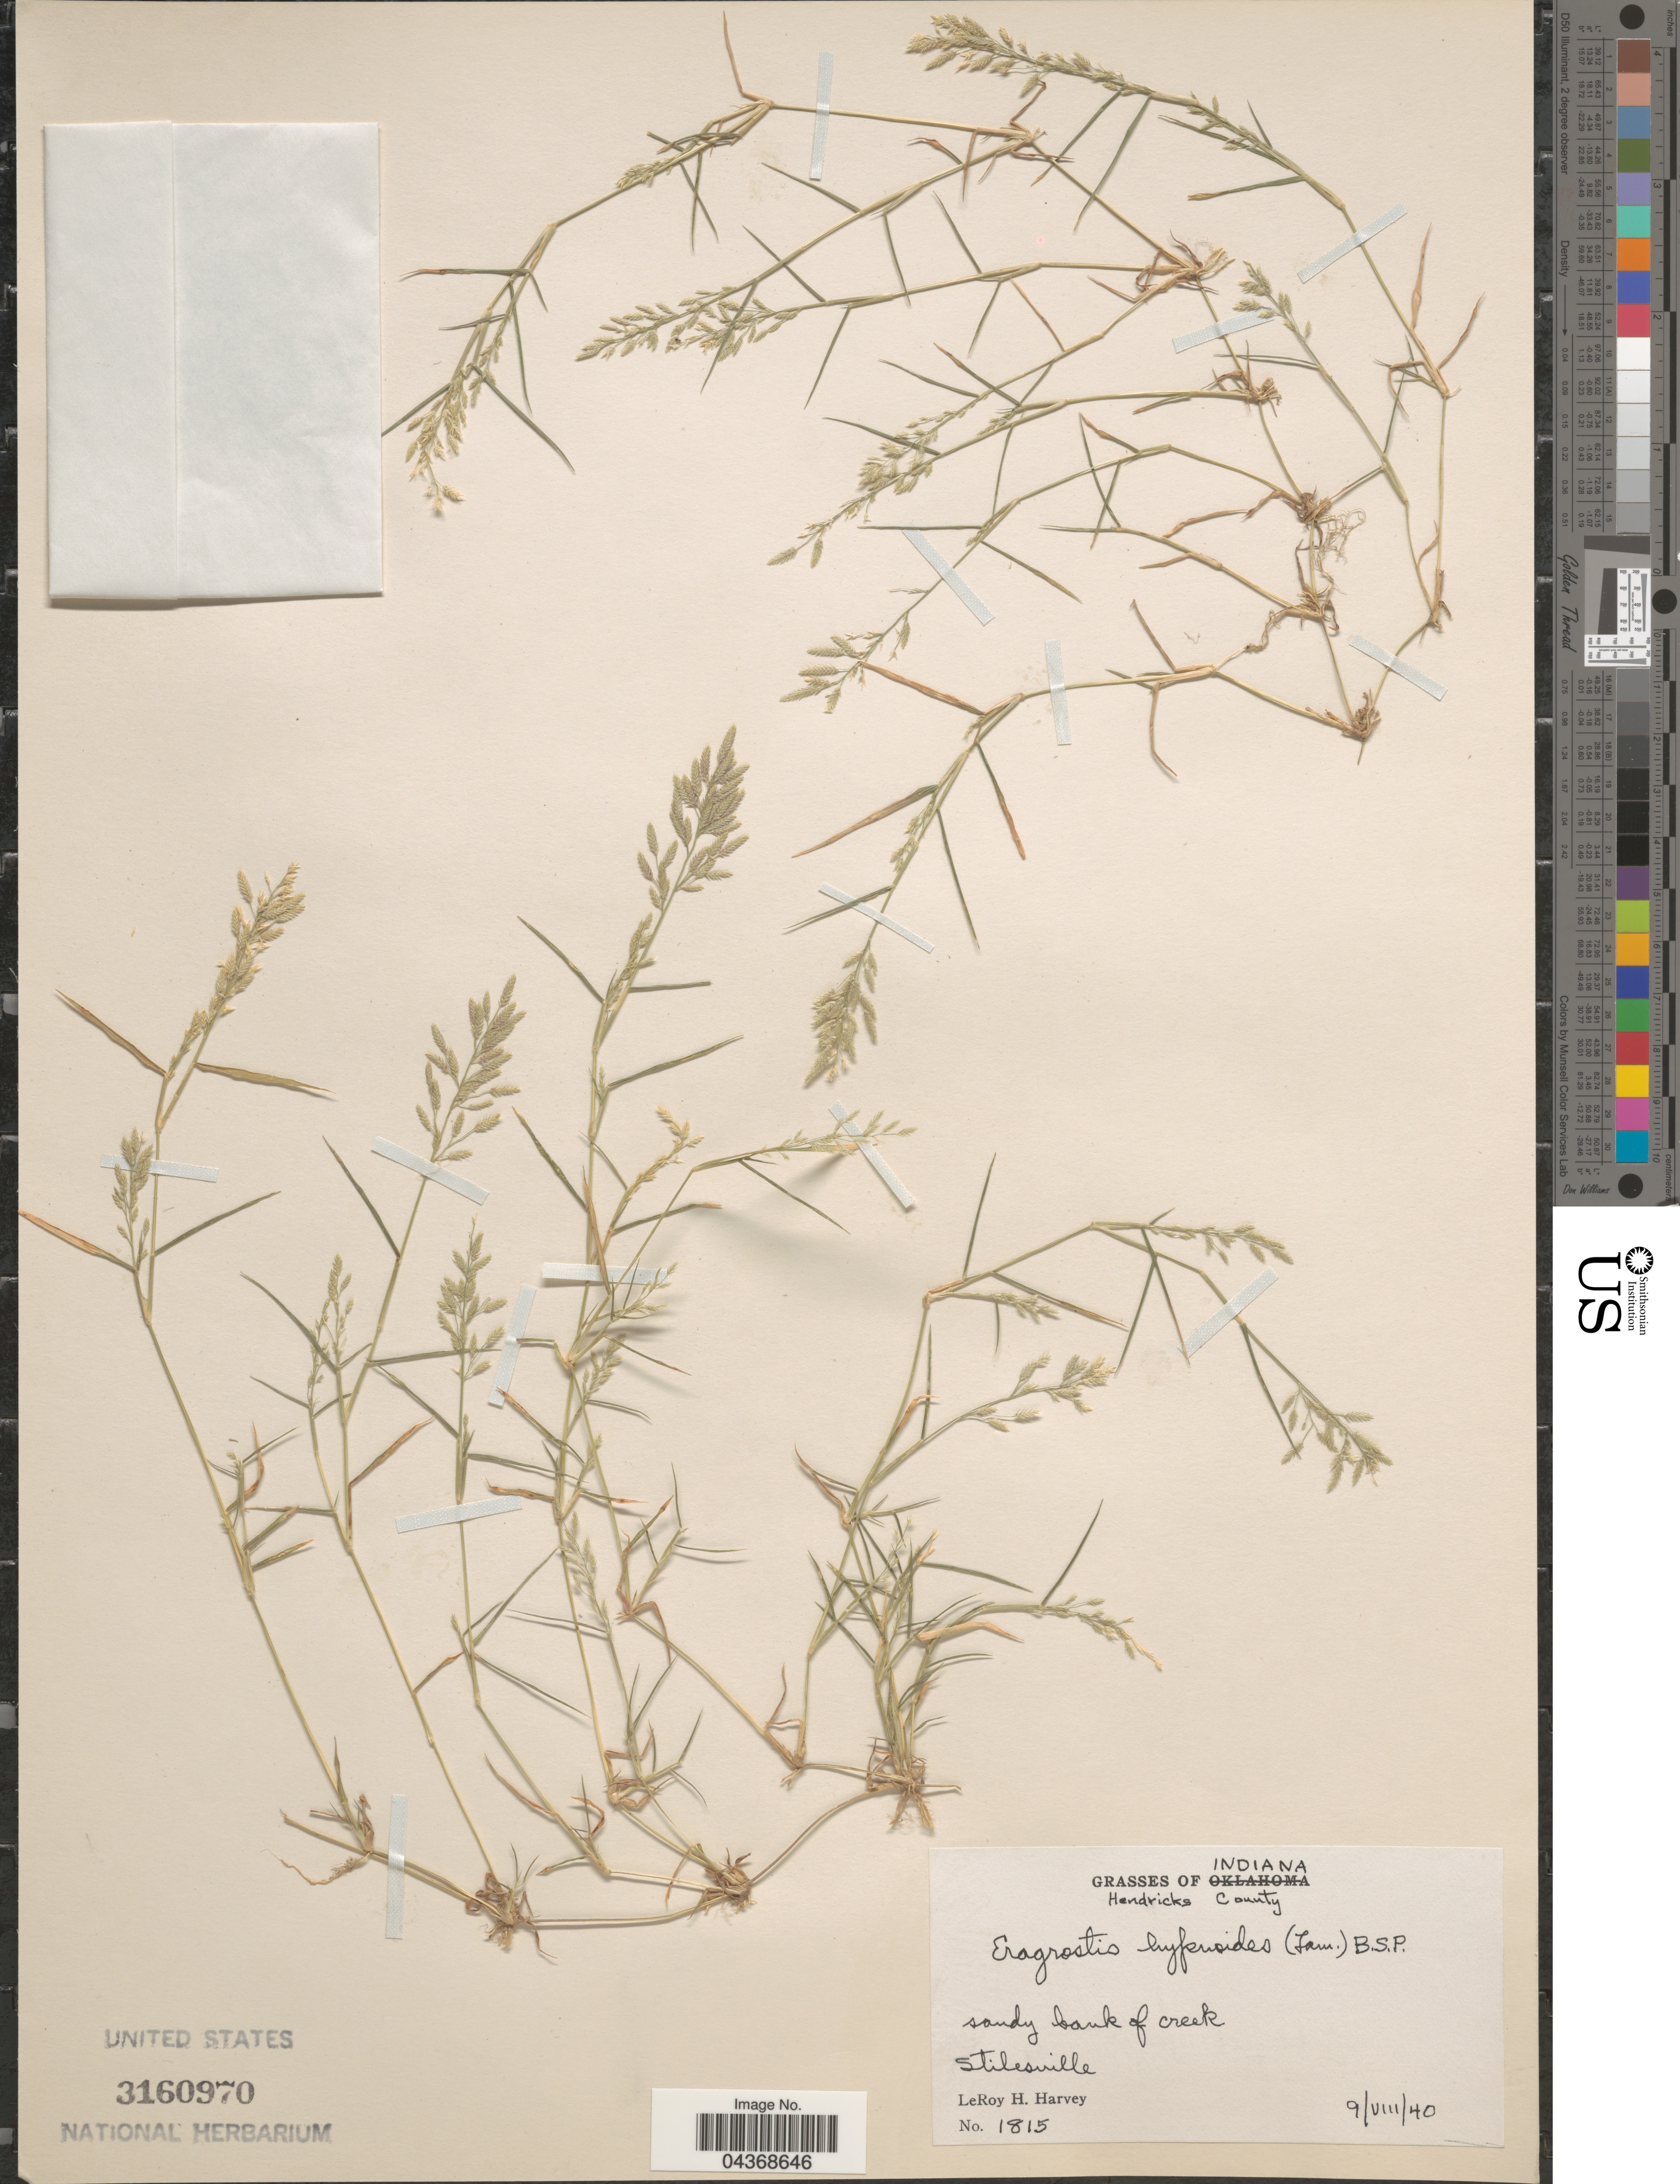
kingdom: Plantae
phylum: Tracheophyta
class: Liliopsida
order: Poales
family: Poaceae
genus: Eragrostis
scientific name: Eragrostis hypnoides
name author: (Lam.) Britton, Stearns & Poggenb.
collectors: L. H. Harvey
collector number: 1815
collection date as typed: Transcribed d/m/y: 9/8/40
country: United States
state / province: Indiana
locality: Hendricks County. Sandy bank of creek. Stilesville.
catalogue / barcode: US 3160970